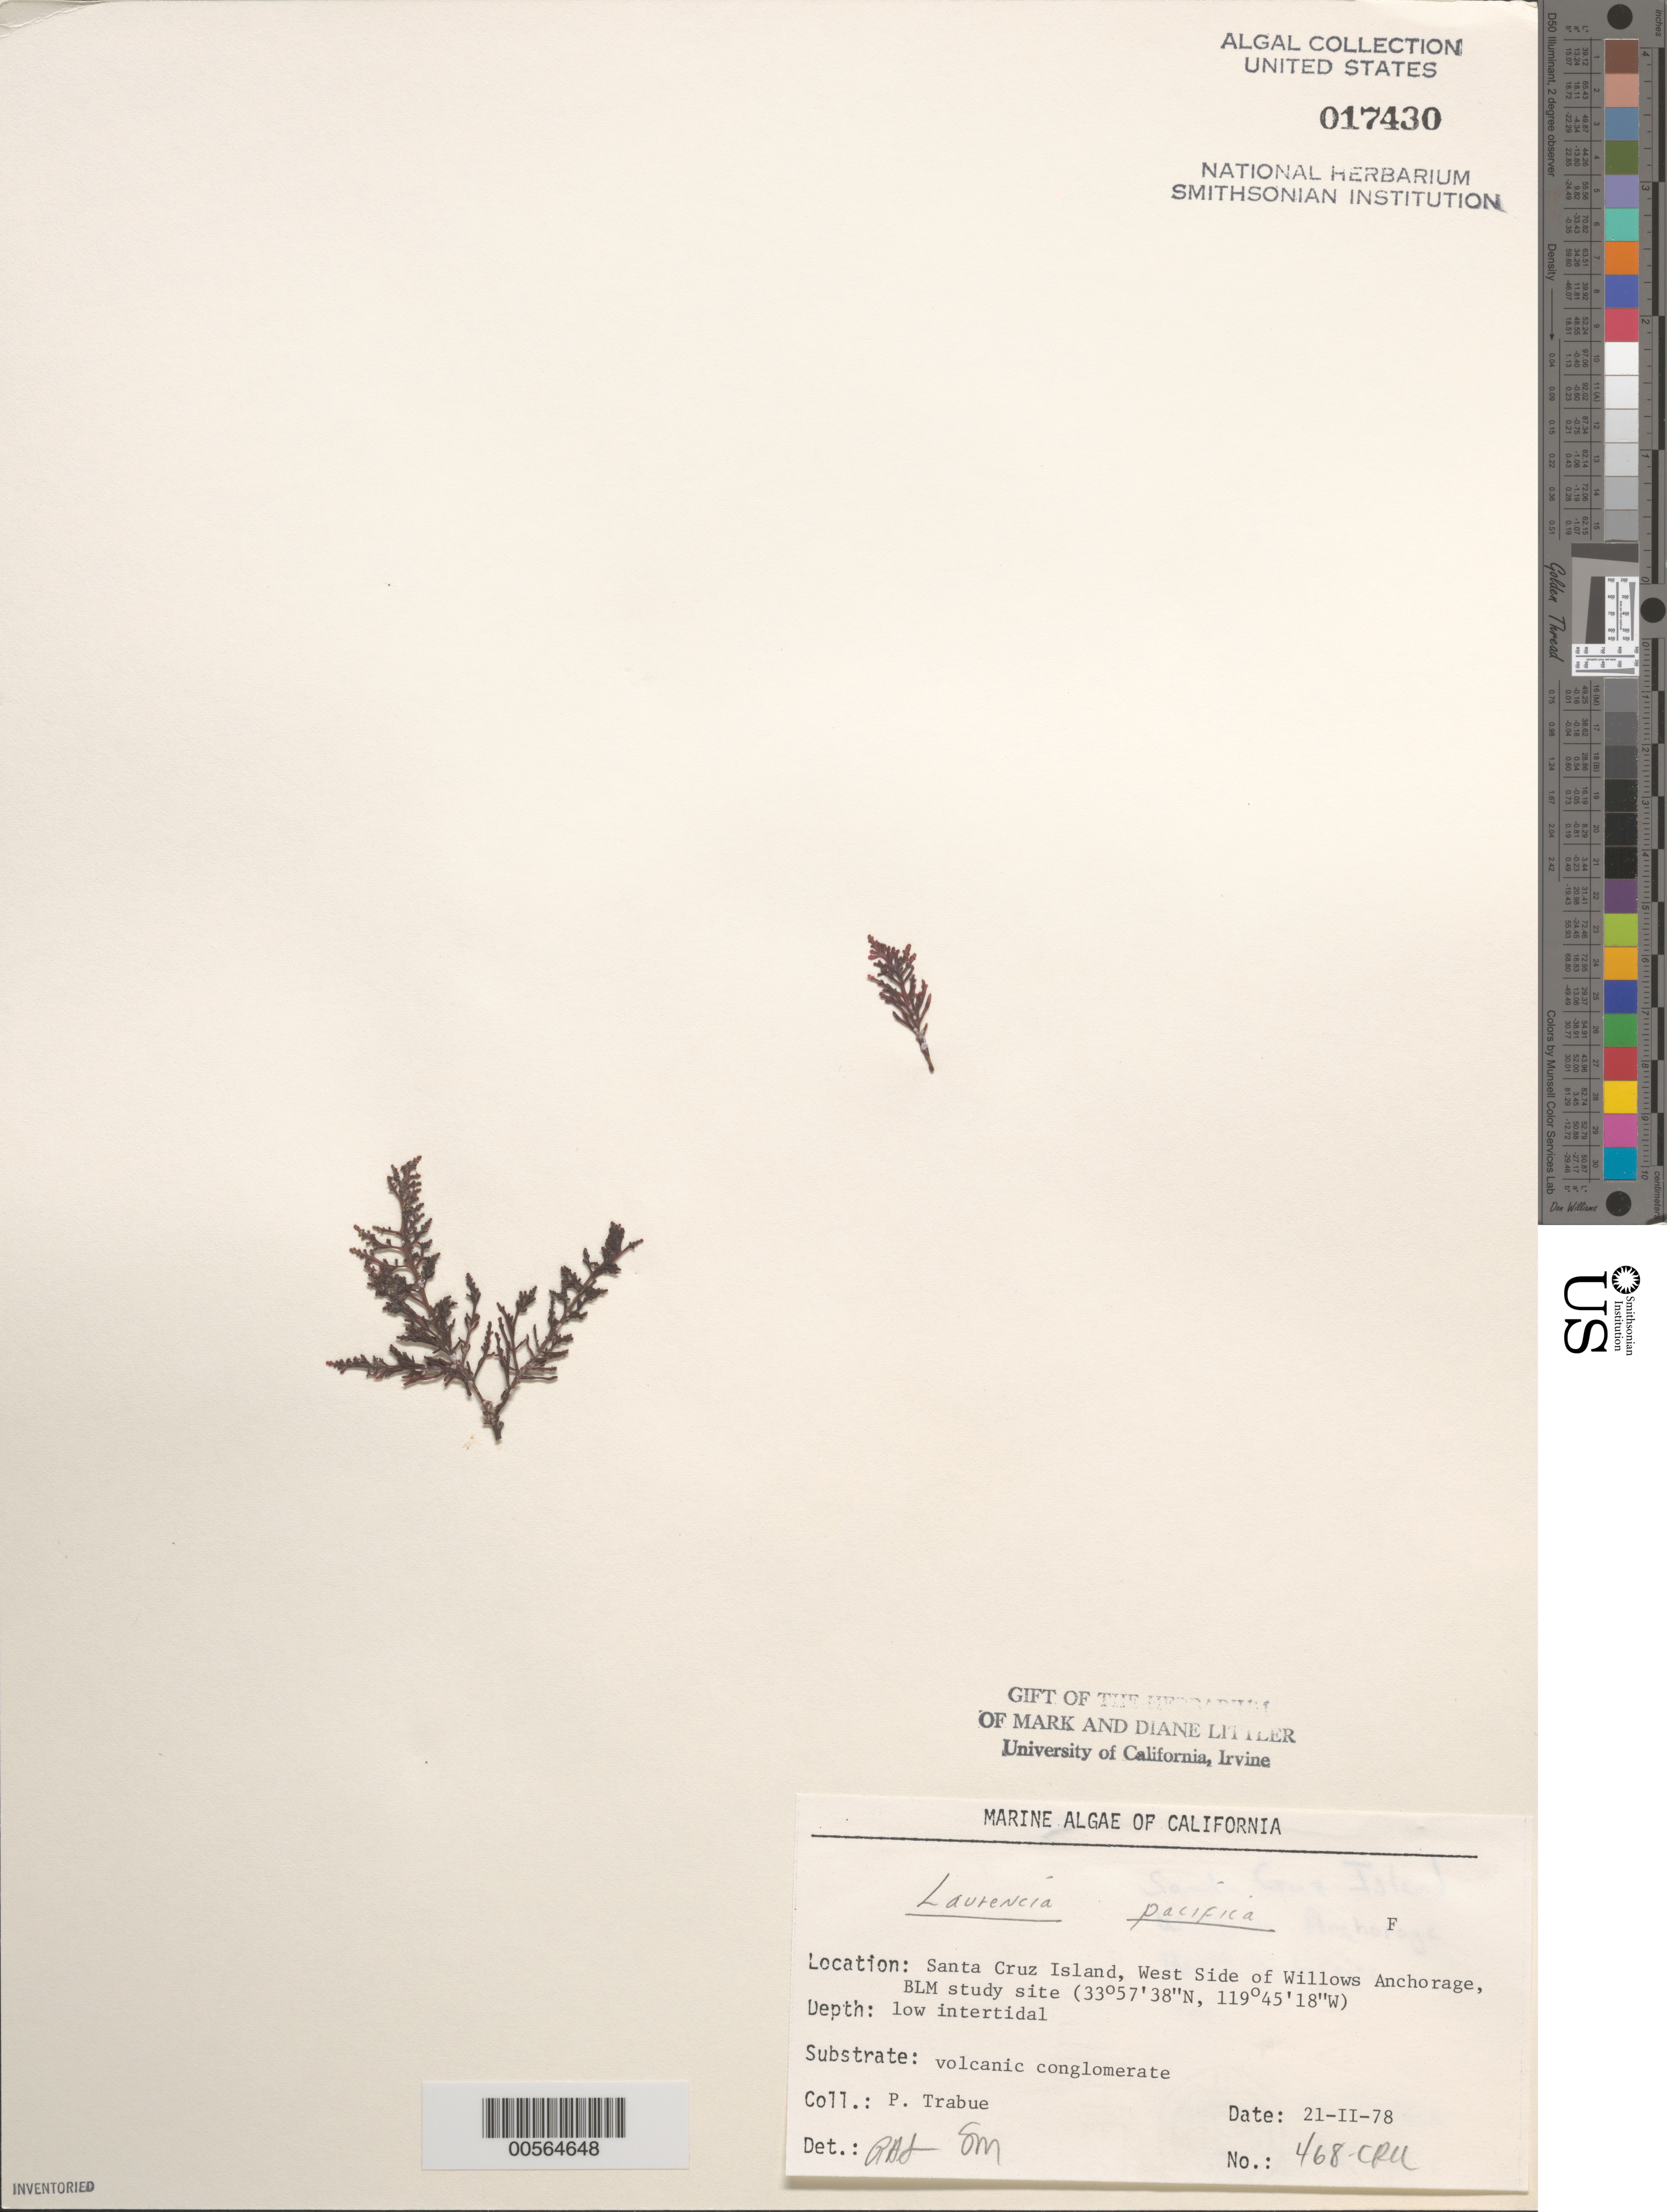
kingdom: Plantae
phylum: Rhodophyta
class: Florideophyceae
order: Ceramiales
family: Rhodomelaceae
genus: Laurencia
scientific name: Laurencia pacifica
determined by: Sims, Robert H.; Murray, S. N.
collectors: P. J. Trabue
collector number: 468-cru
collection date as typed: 21 Feb 1978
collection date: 1978-02-21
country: United States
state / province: California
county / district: Santa Barbara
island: Santa Cruz Island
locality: Willows Anchorage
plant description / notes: BLM-SOCALBIGHT Rocky Intertidal Survey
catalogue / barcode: US 17430